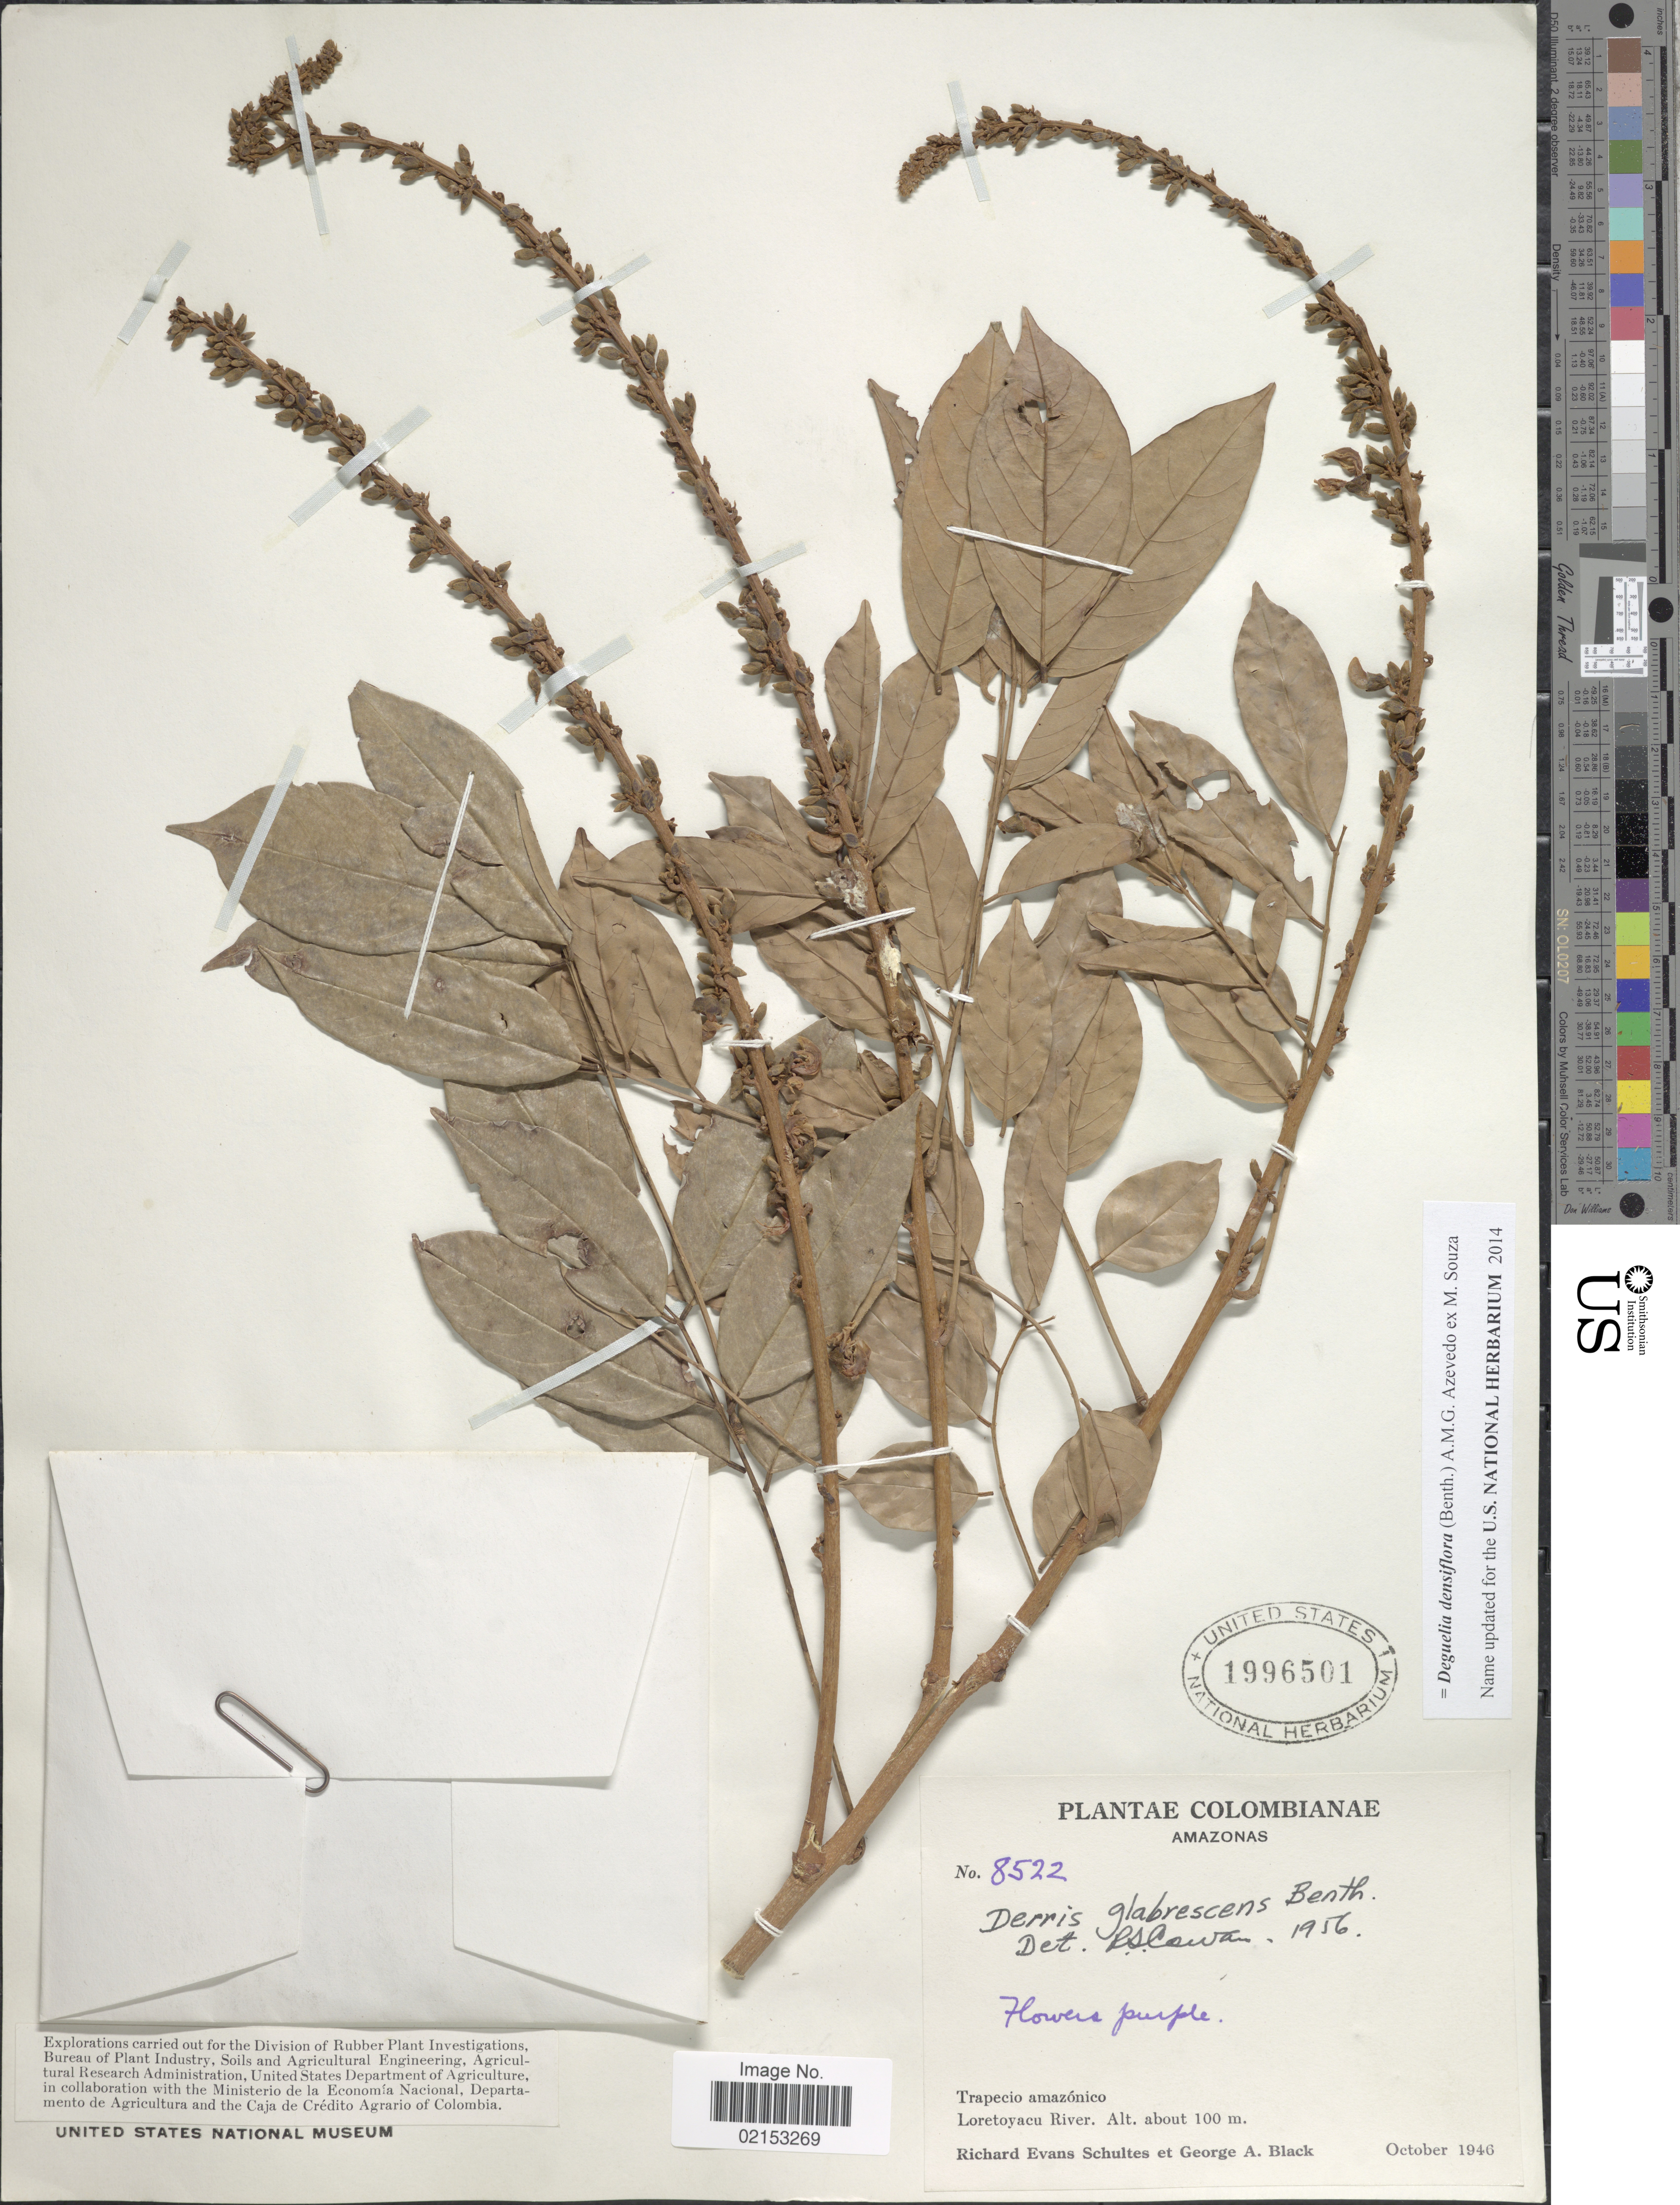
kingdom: Plantae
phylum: Tracheophyta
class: Magnoliopsida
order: Fabales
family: Fabaceae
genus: Deguelia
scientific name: Deguelia densiflora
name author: (Benth.) A.M.G. Azevedo ex M. Sousa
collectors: R. E. Schultes & G. A. Black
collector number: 8522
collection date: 1946-10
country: Colombia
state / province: Amazônas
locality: Colombianae, Trapecio amazonico, Loretoyacu River.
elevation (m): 100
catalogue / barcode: US 1996501